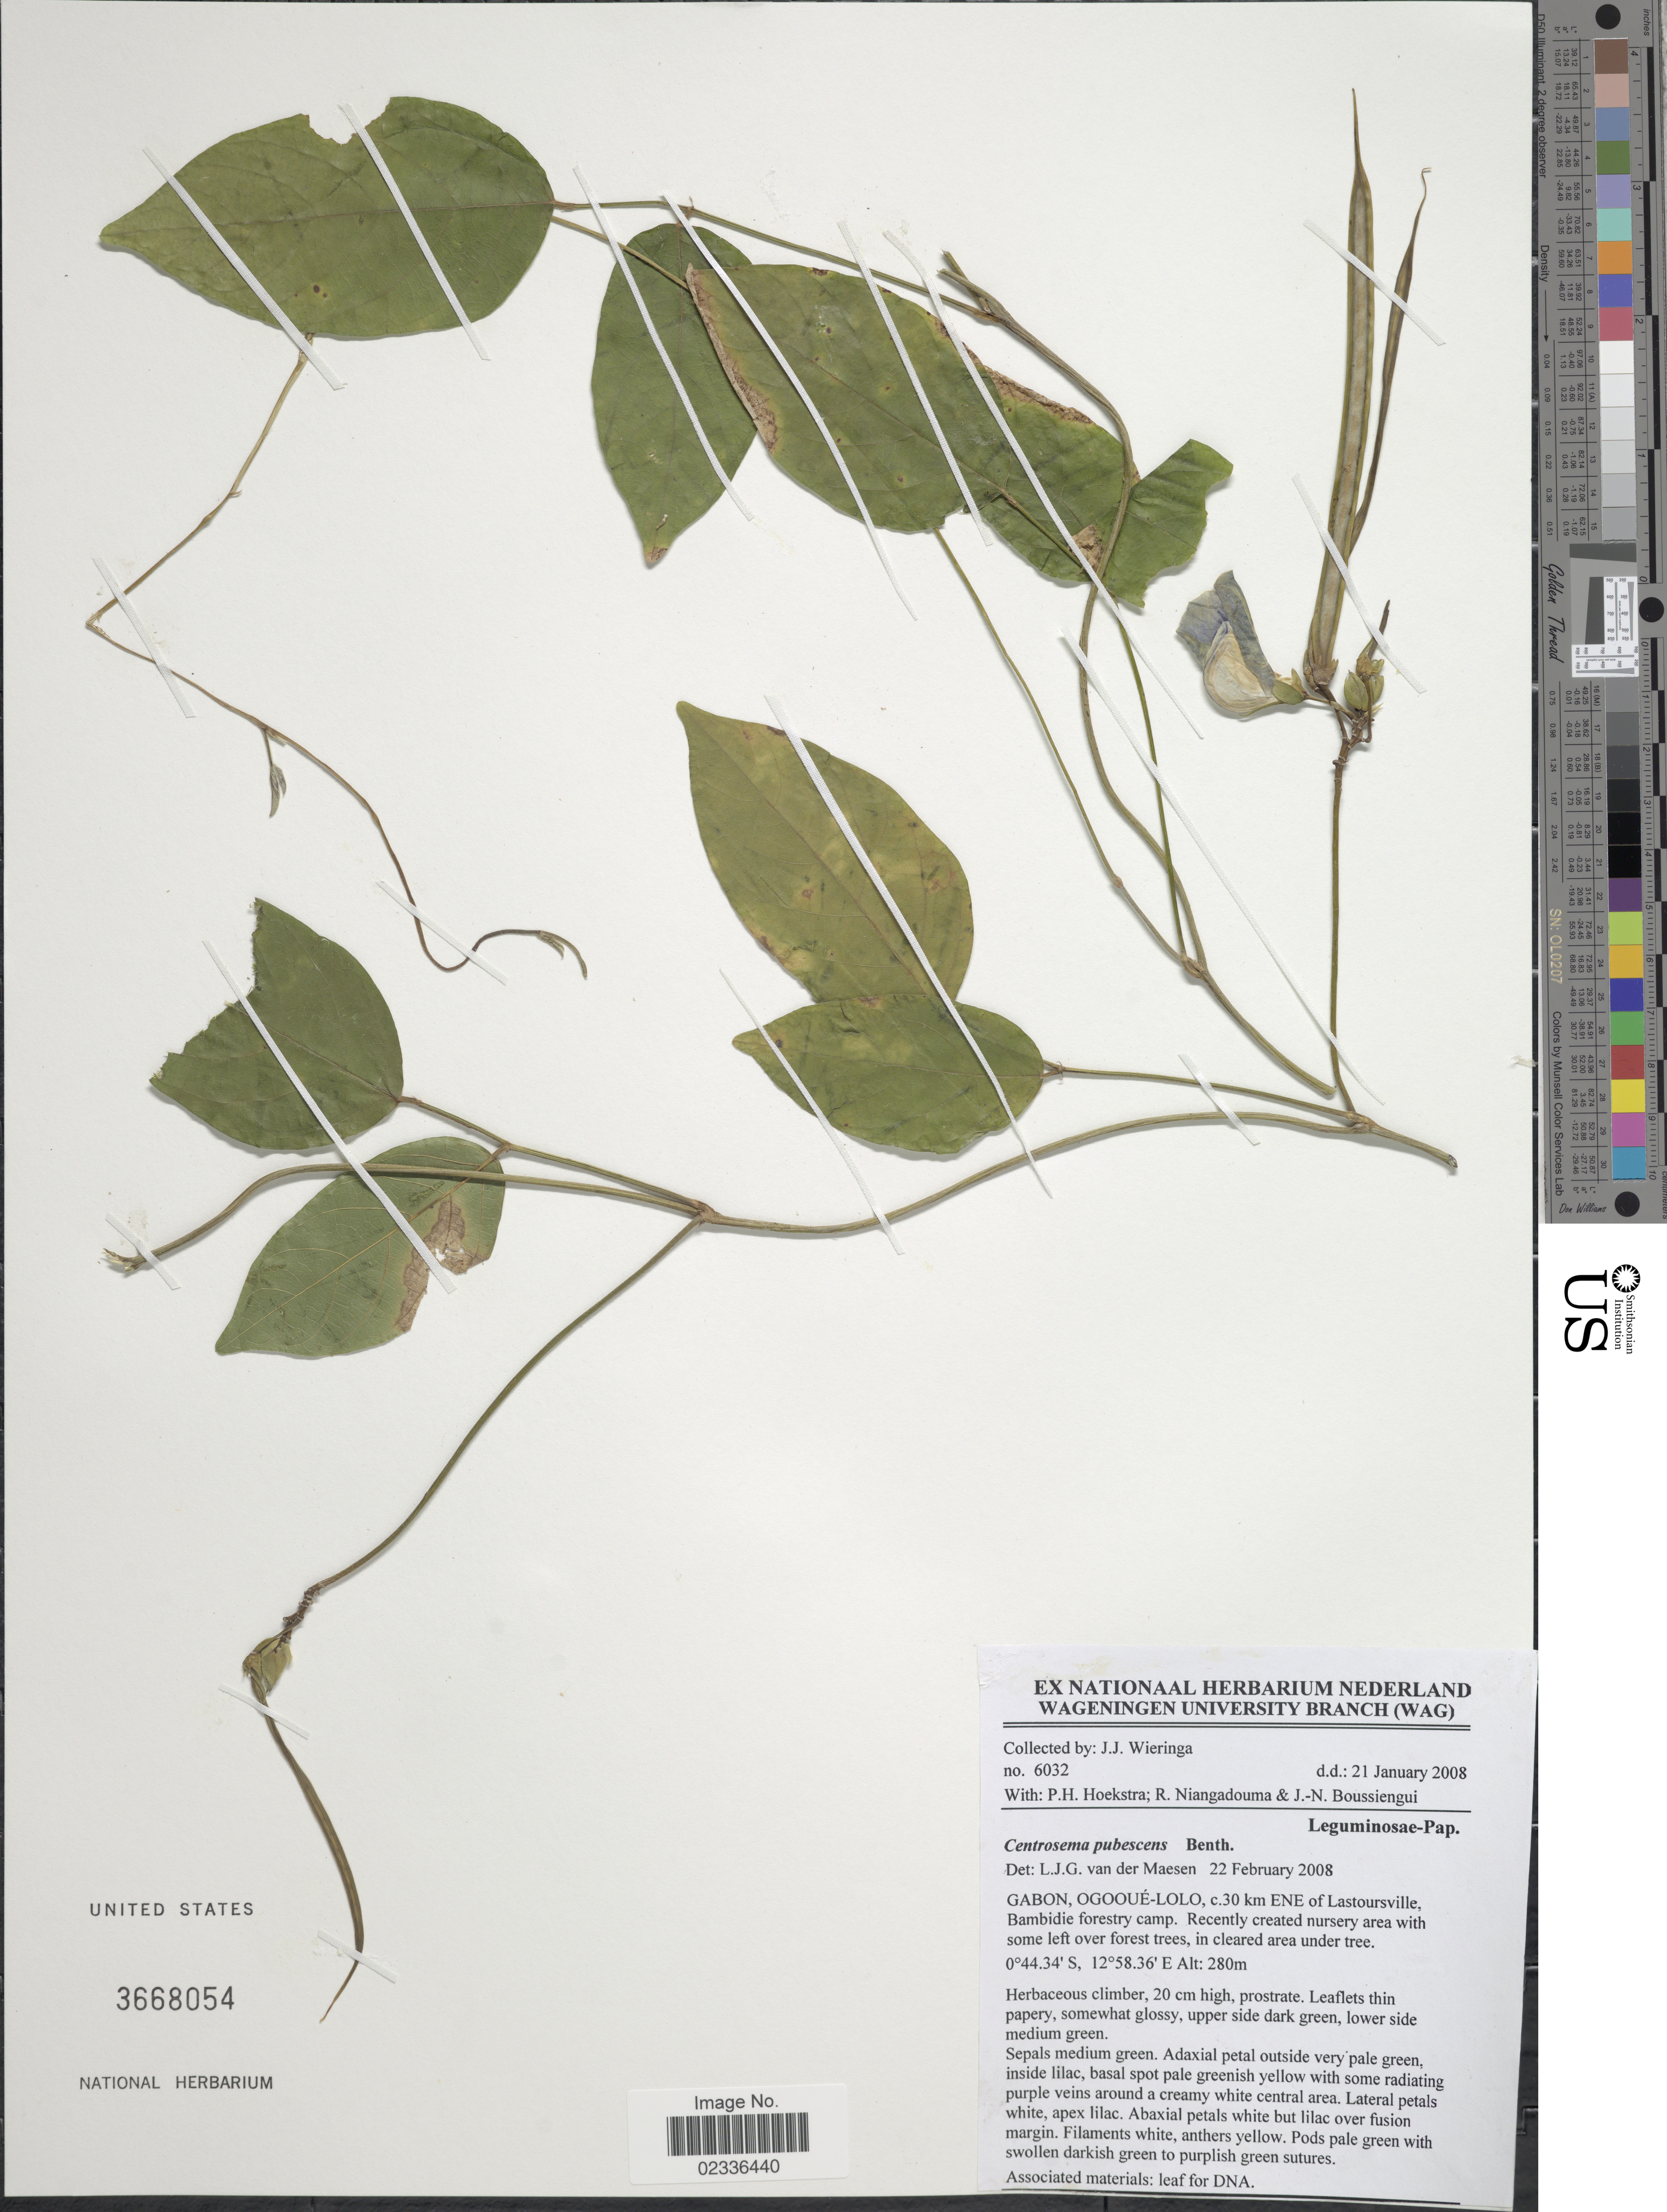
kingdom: Plantae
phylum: Tracheophyta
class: Magnoliopsida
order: Fabales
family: Fabaceae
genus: Centrosema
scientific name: Centrosema pubescens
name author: Benth.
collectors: J. Wieringa, P. Hoekstra, R. Niangadouma & J. Boussiengui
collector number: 6032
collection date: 2008-01-21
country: Gabon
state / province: Ogooue-Lolo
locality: C. 30 km ENE of Lastoursville, Bambidie forestry camp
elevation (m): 280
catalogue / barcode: US 3668054